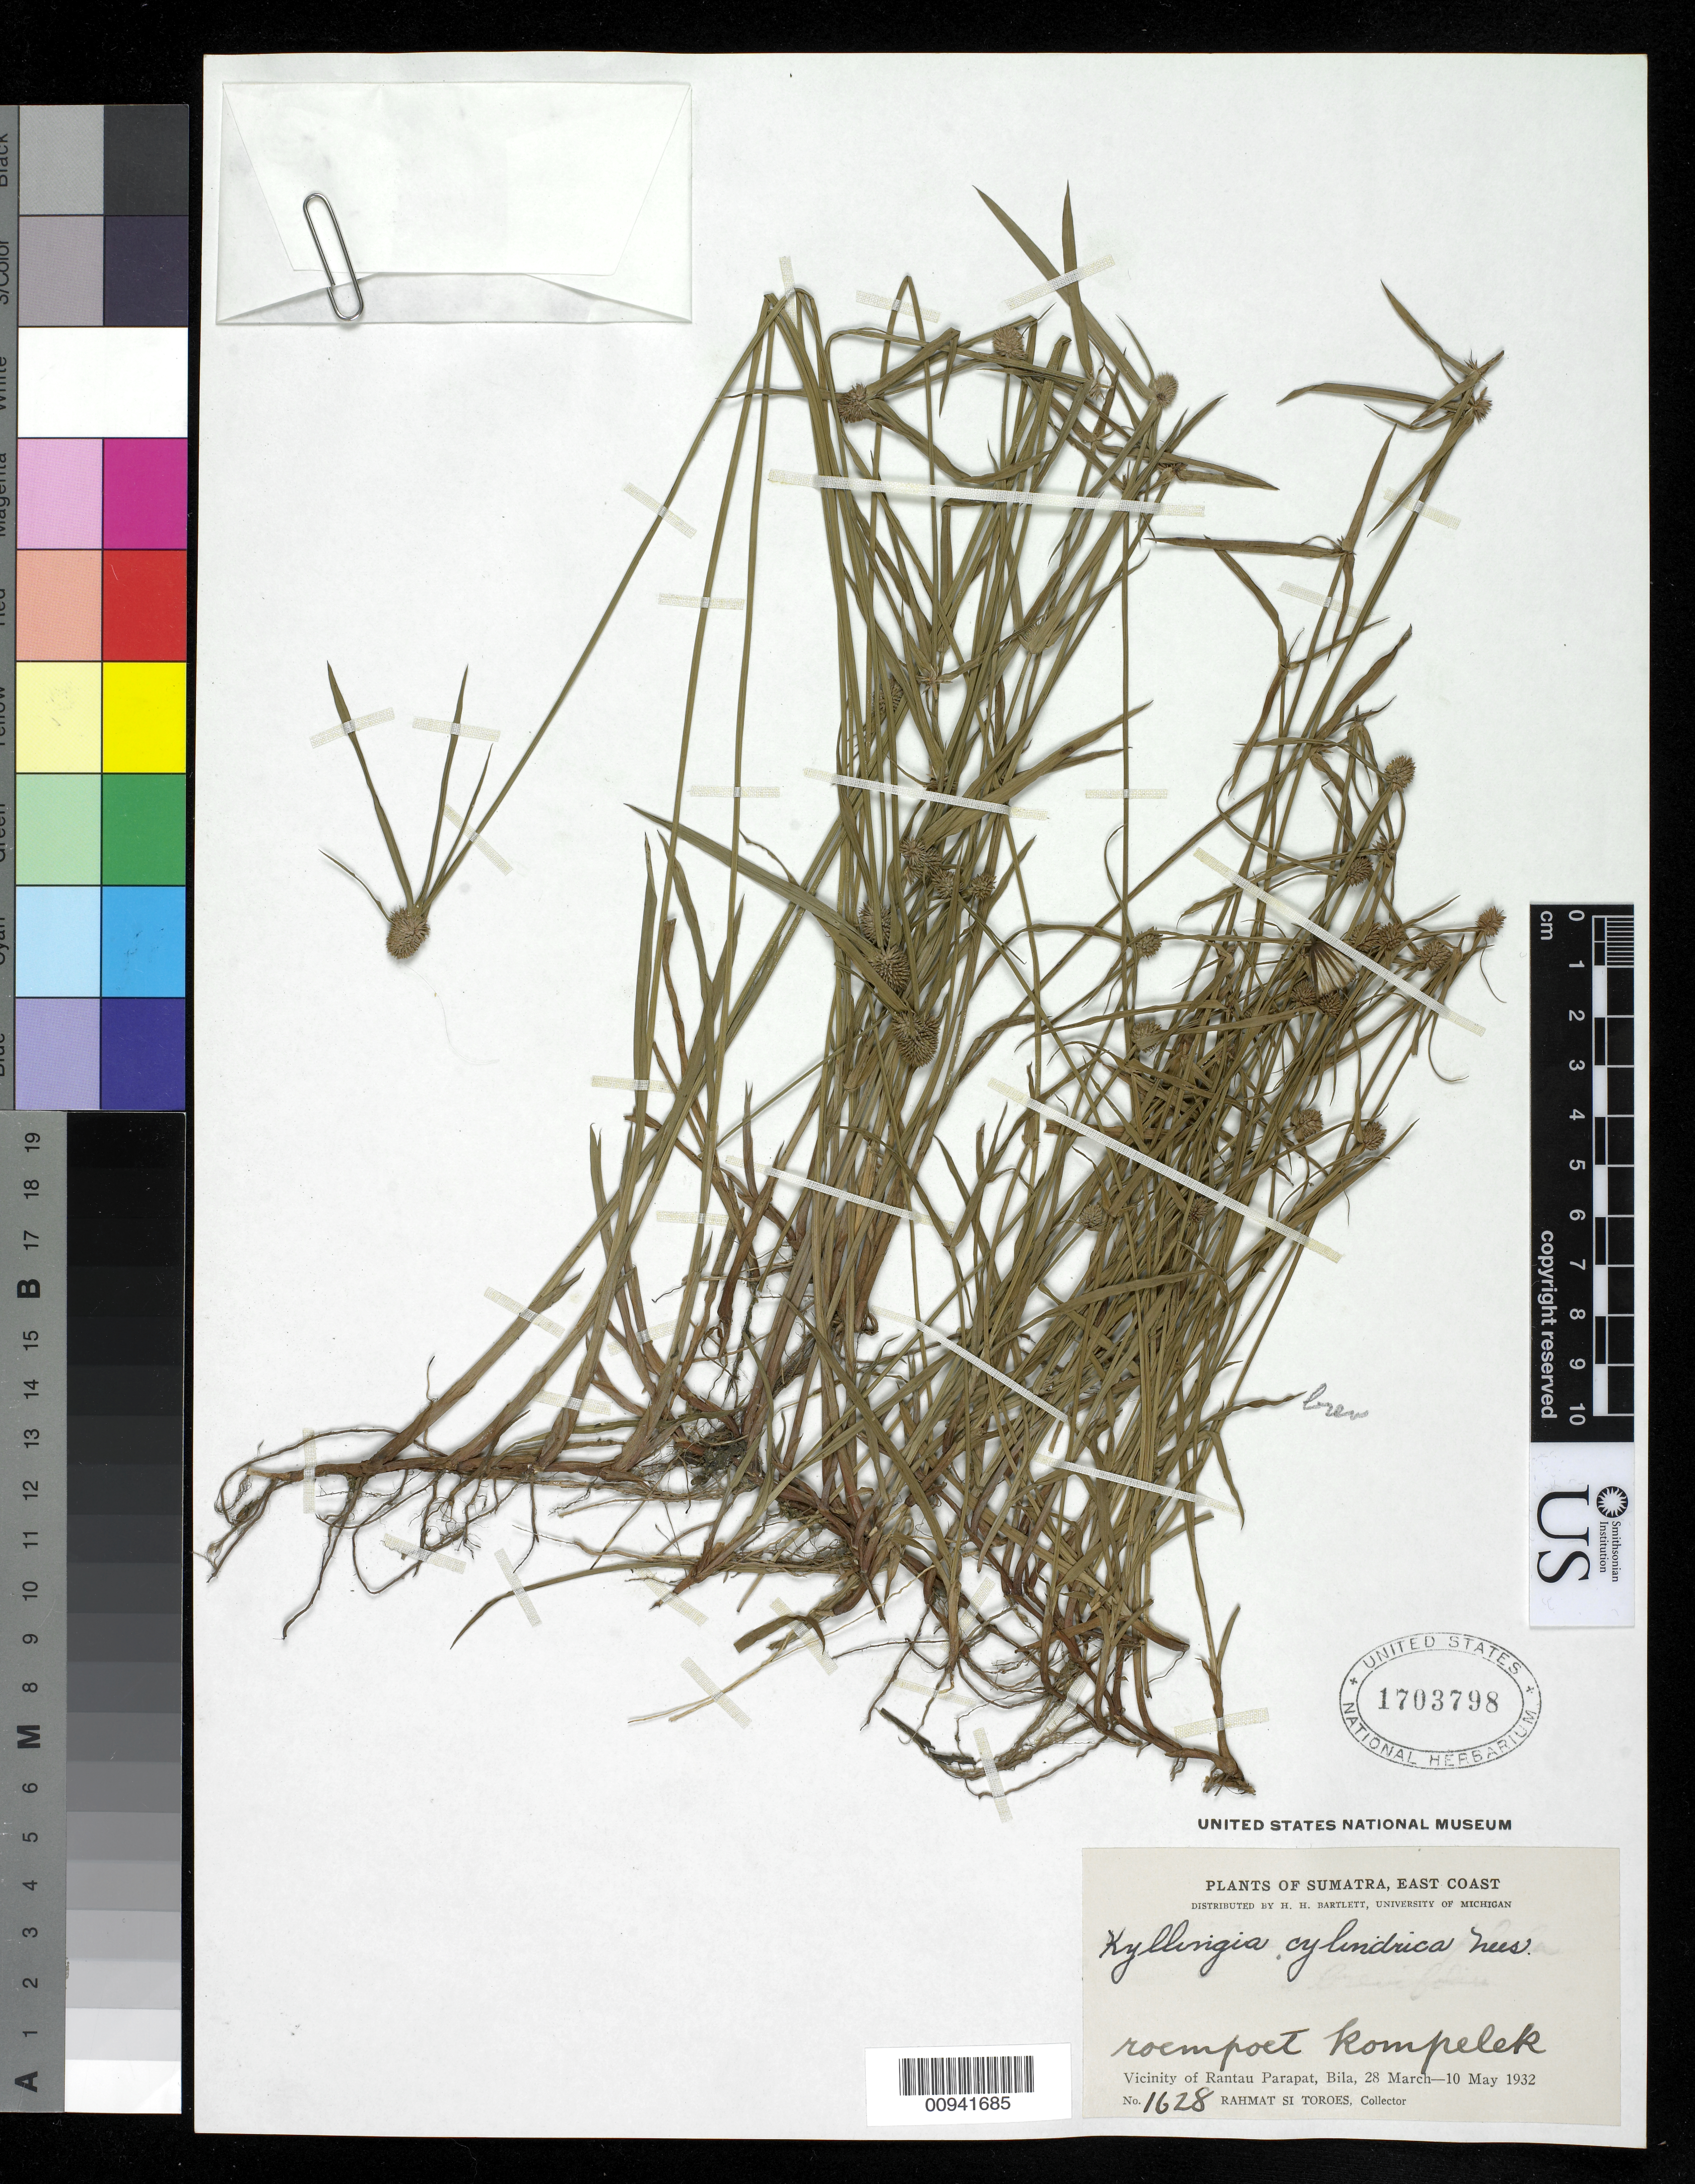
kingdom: Plantae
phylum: Tracheophyta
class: Liliopsida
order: Poales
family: Cyperaceae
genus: Cyperus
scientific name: Cyperus brevifolius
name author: (Rottb.) Hassk.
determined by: Strong, M. T., (US), Smithsonian Institution - National Museum of Natural History (UNITED STATES)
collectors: Rahmat Si Boeea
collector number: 1628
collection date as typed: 28 Mar 1932 to 10 May 1932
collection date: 1932-03-28/1932-05-10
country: Indonesia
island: Sumatra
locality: Vicinity of Rantau Parapat, Bila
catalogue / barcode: US 1703798